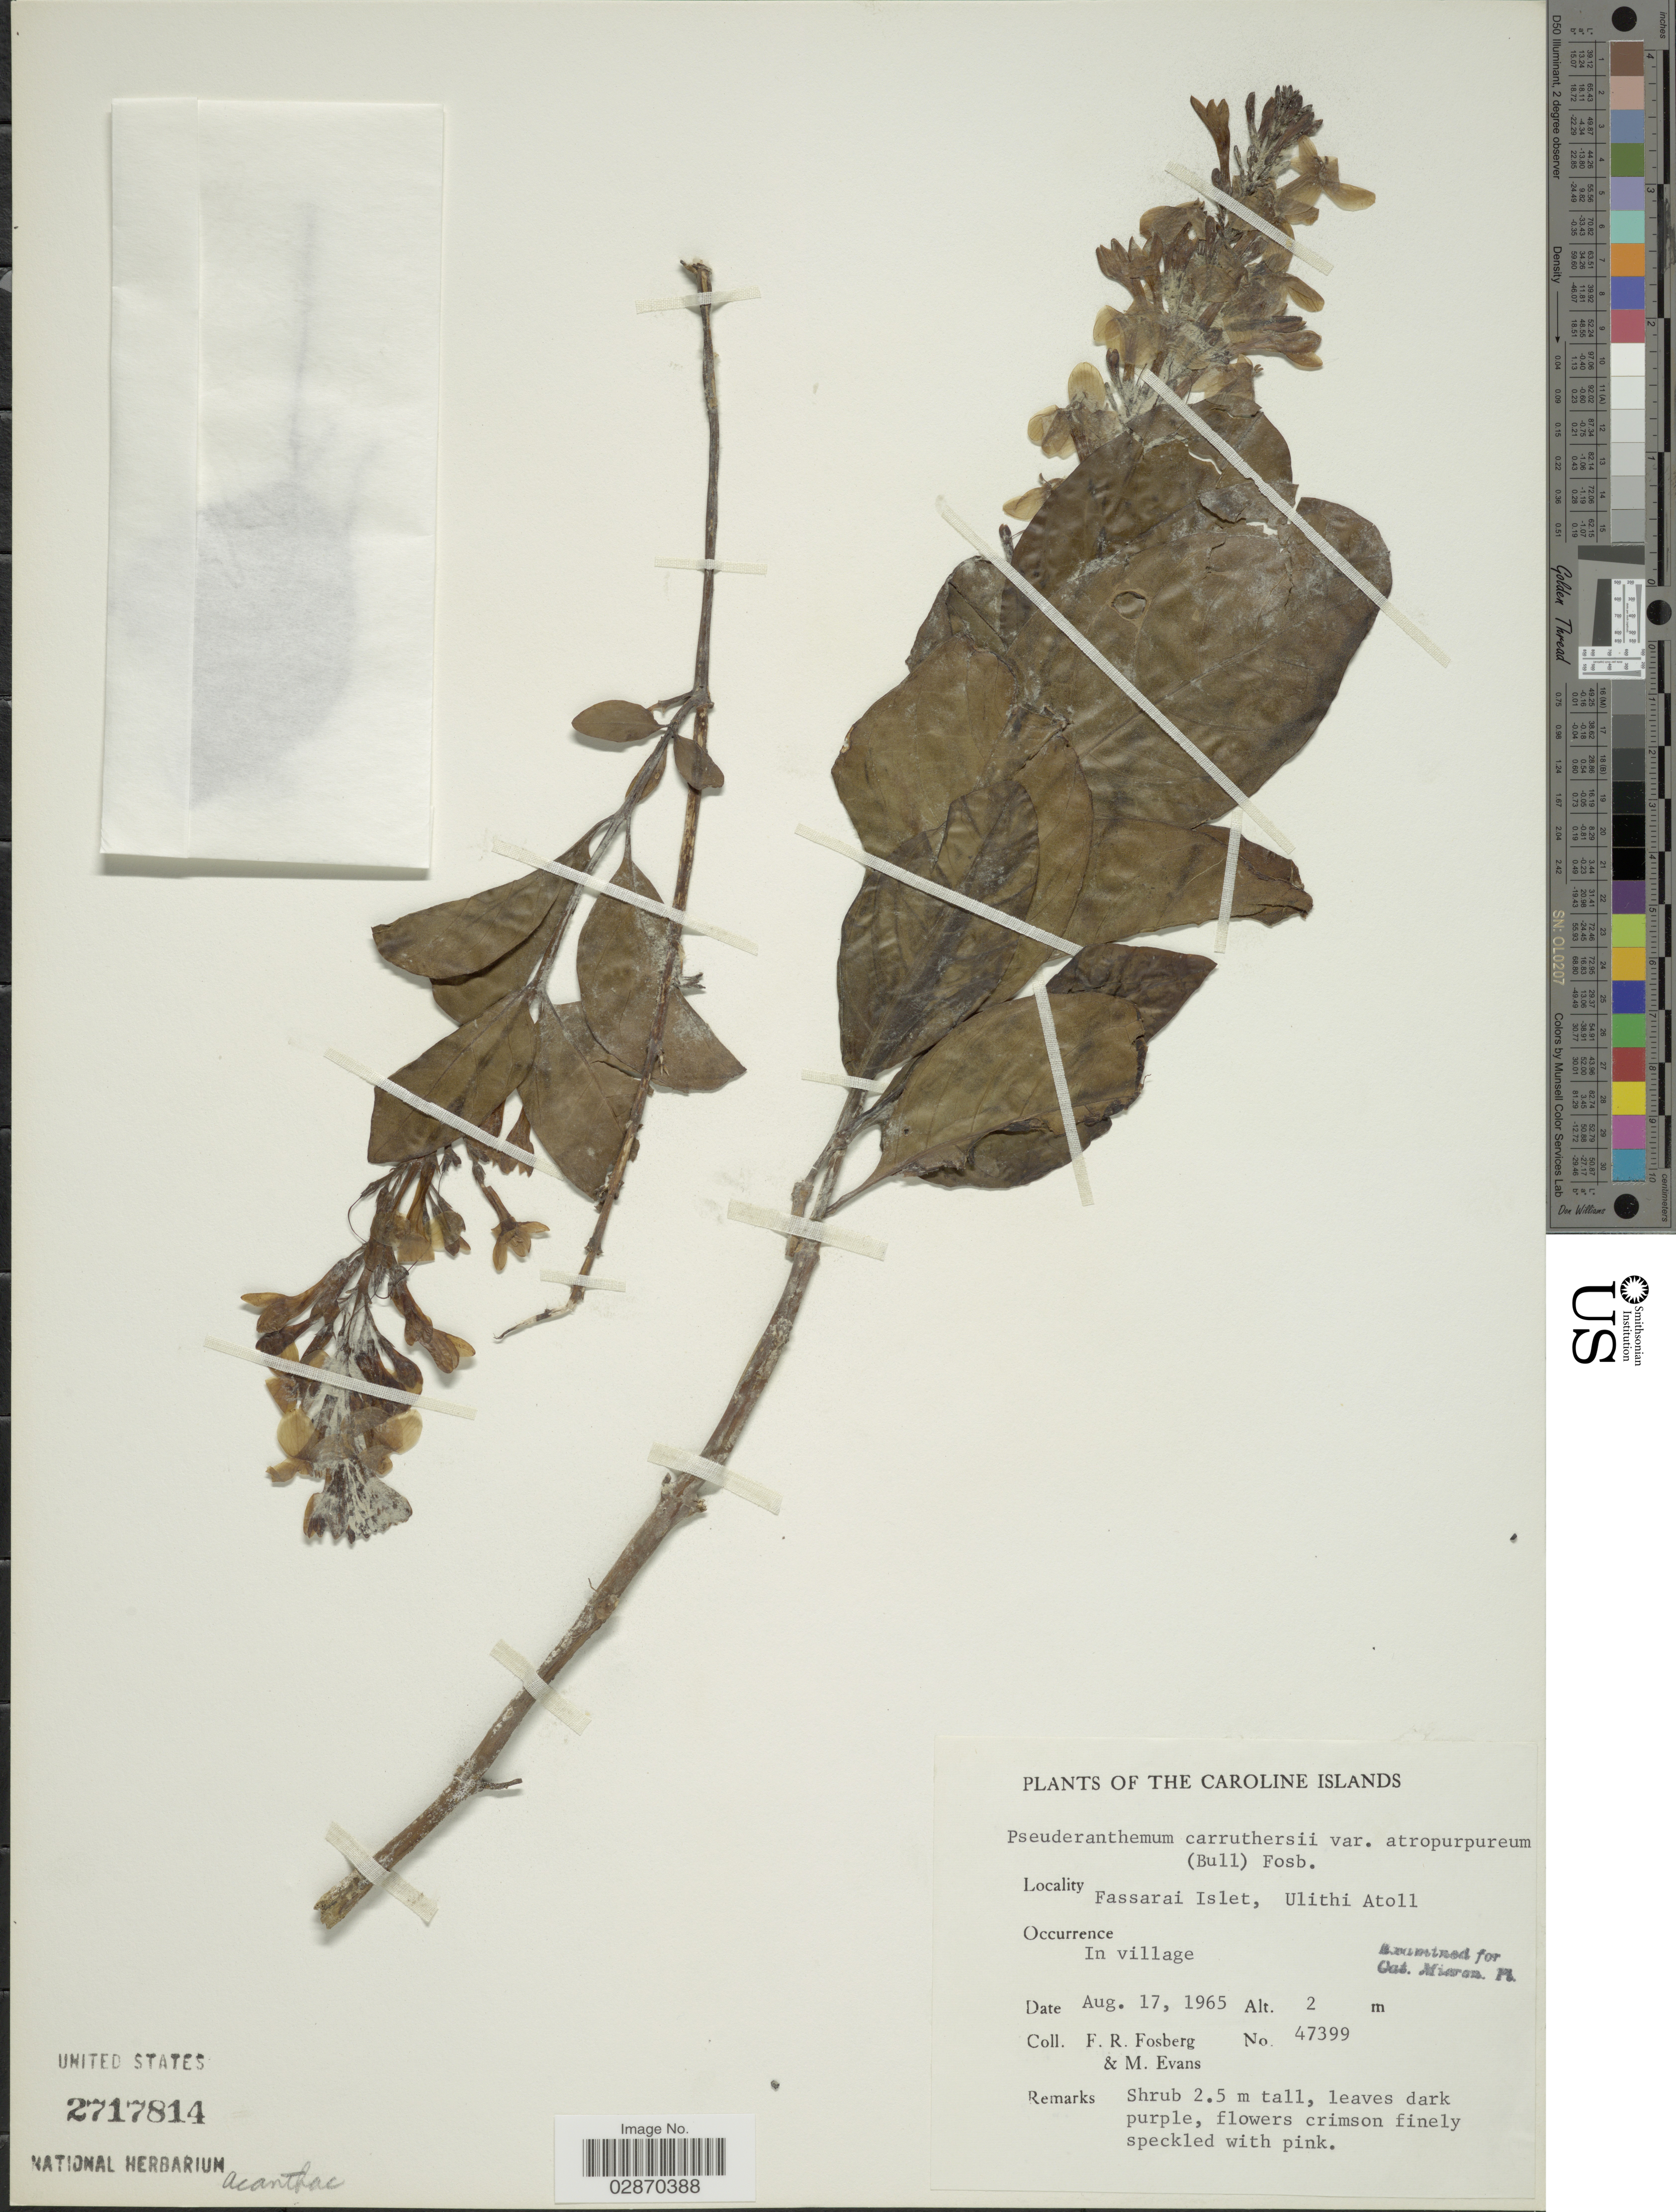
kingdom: Plantae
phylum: Tracheophyta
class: Magnoliopsida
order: Lamiales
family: Acanthaceae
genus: Pseuderanthemum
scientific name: Pseuderanthemum carruthersii var. atropurpureum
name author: (W. Bull) Fosberg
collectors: F. R. Fosberg & M. Evans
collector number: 47399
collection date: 1965-08-17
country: Micronesia, Federated States of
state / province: Yap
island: Ulithi Atoll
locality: Caroline Islands. Fassarai Islet, Ulithi Atoll.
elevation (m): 2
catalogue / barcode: US 2717814